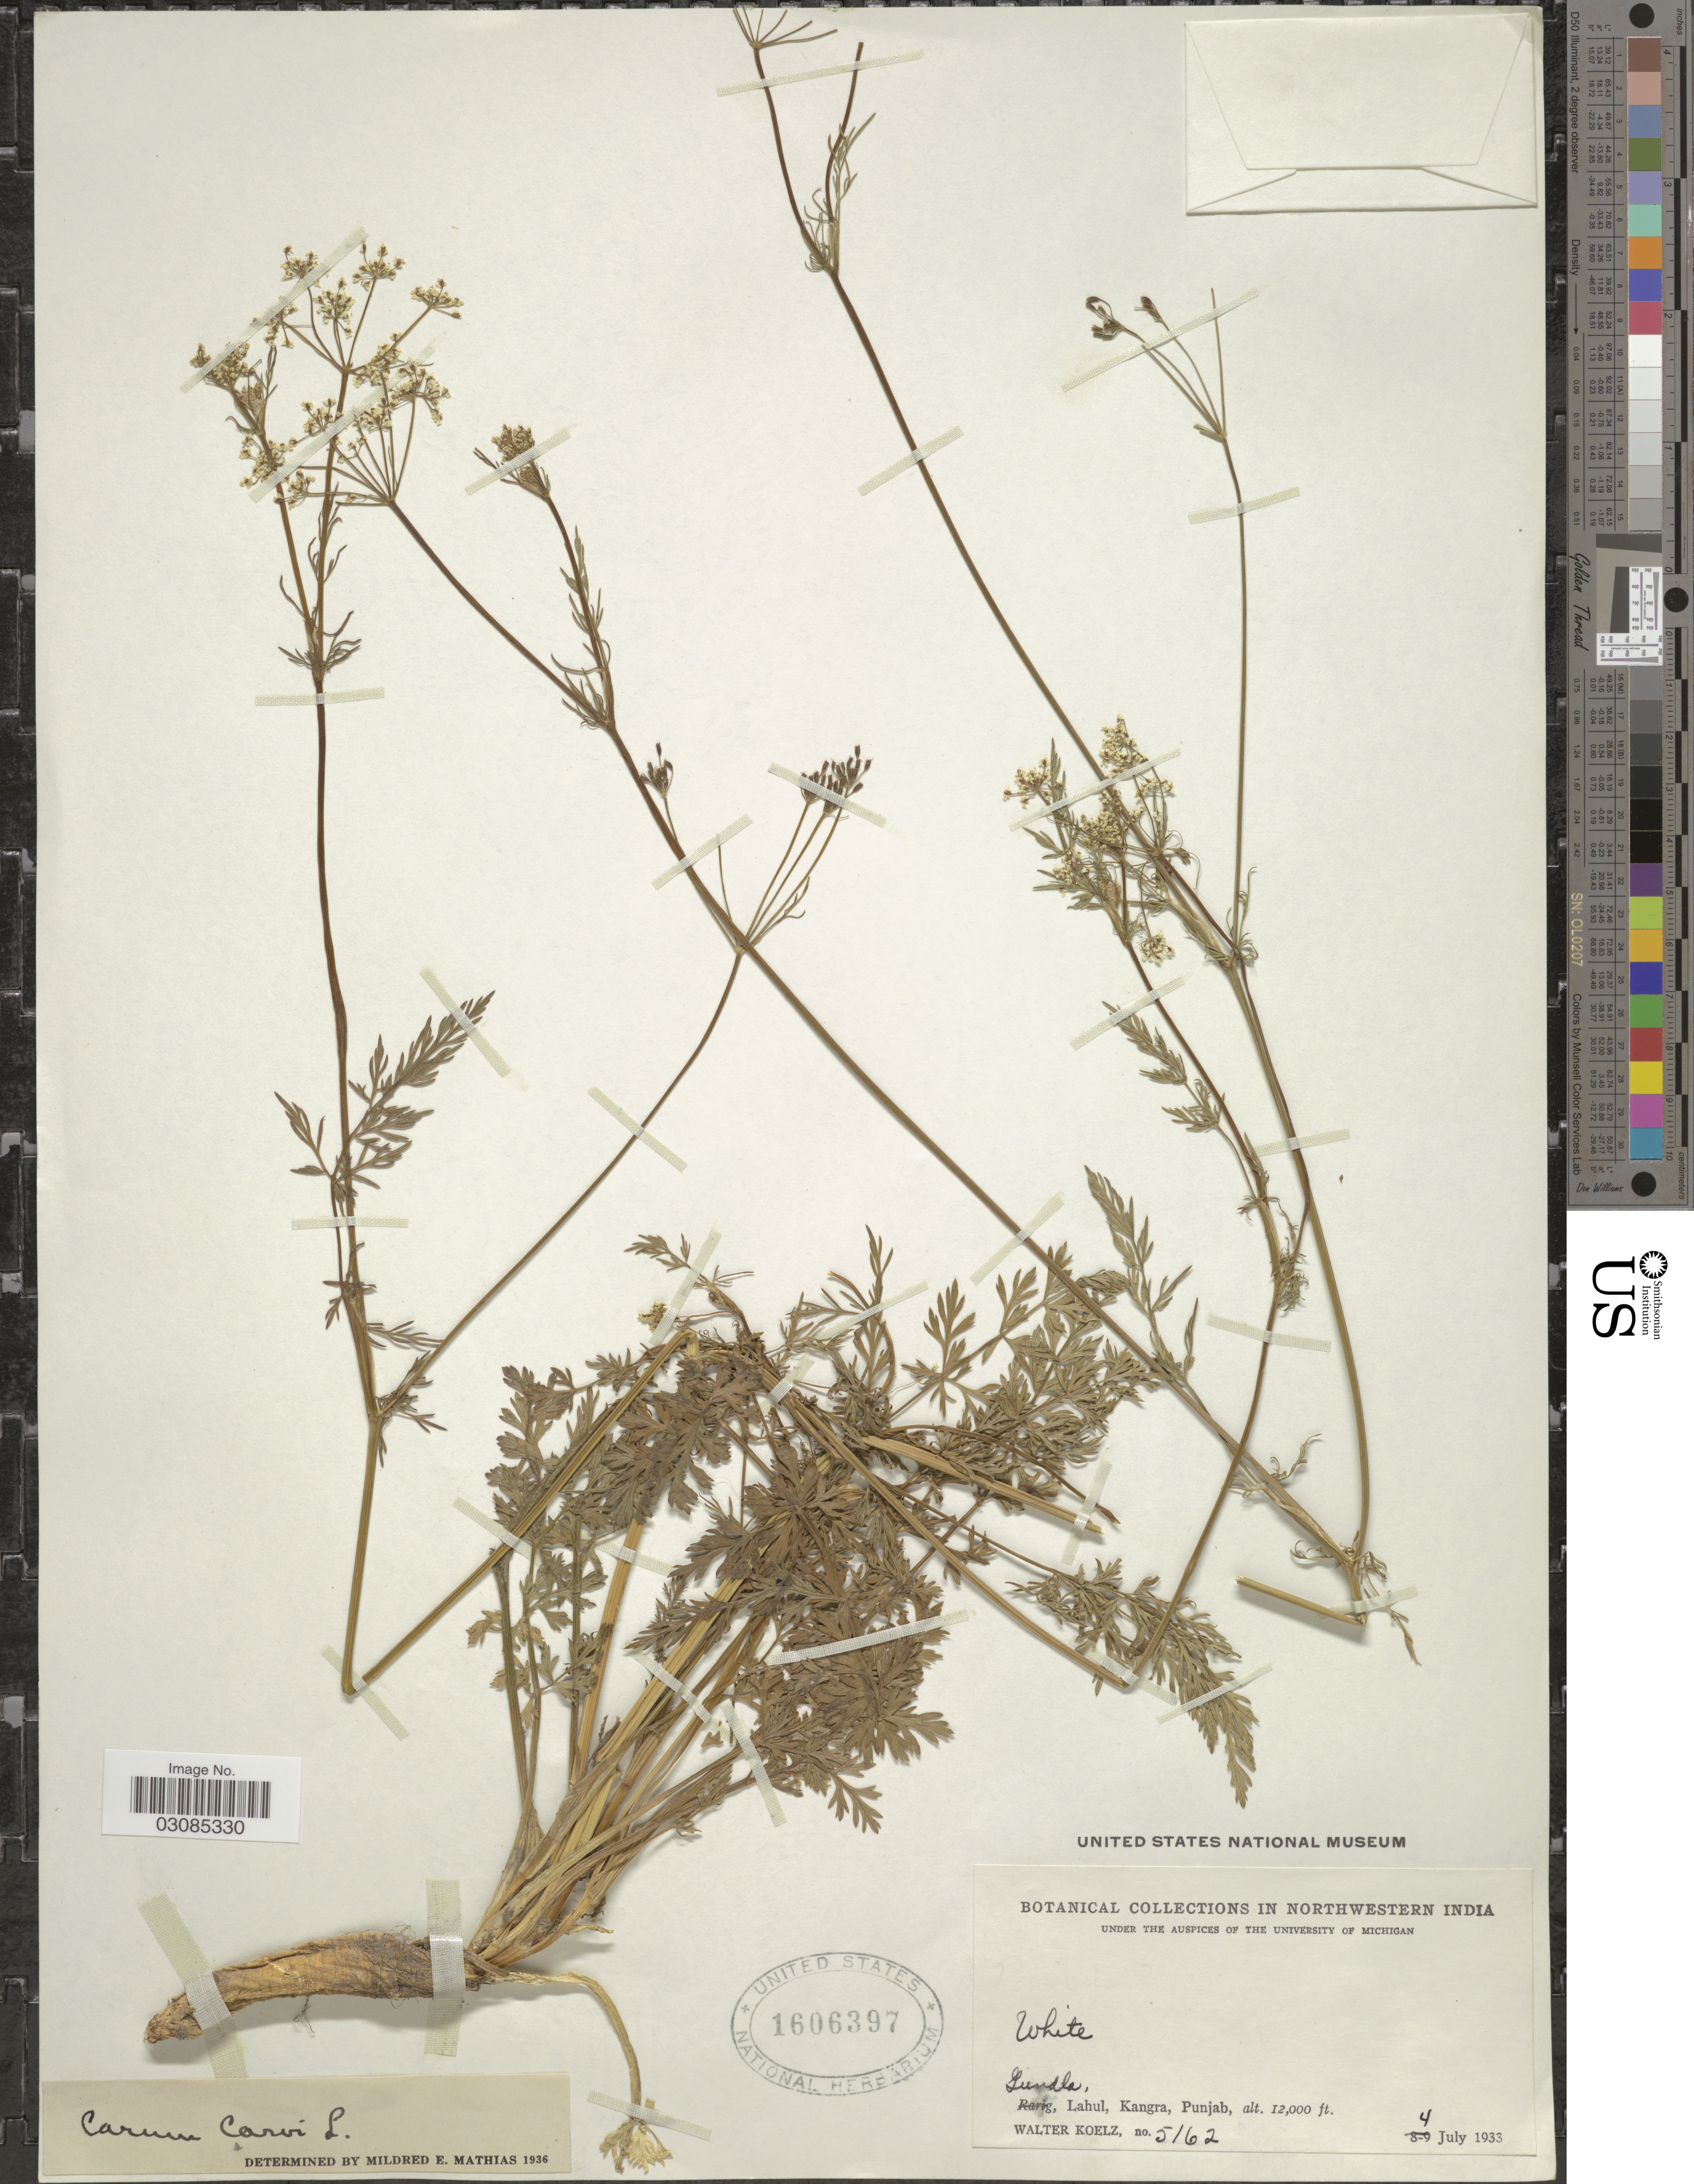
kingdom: Plantae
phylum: Tracheophyta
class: Magnoliopsida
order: Apiales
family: Apiaceae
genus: Carum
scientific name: Carum carvi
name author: L.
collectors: W. N. Koelz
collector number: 5162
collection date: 1933-07-04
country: India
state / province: Punjab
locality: In Northwestern India. Gundla, Lahul, Kangra.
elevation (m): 3658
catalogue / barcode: US 1606397